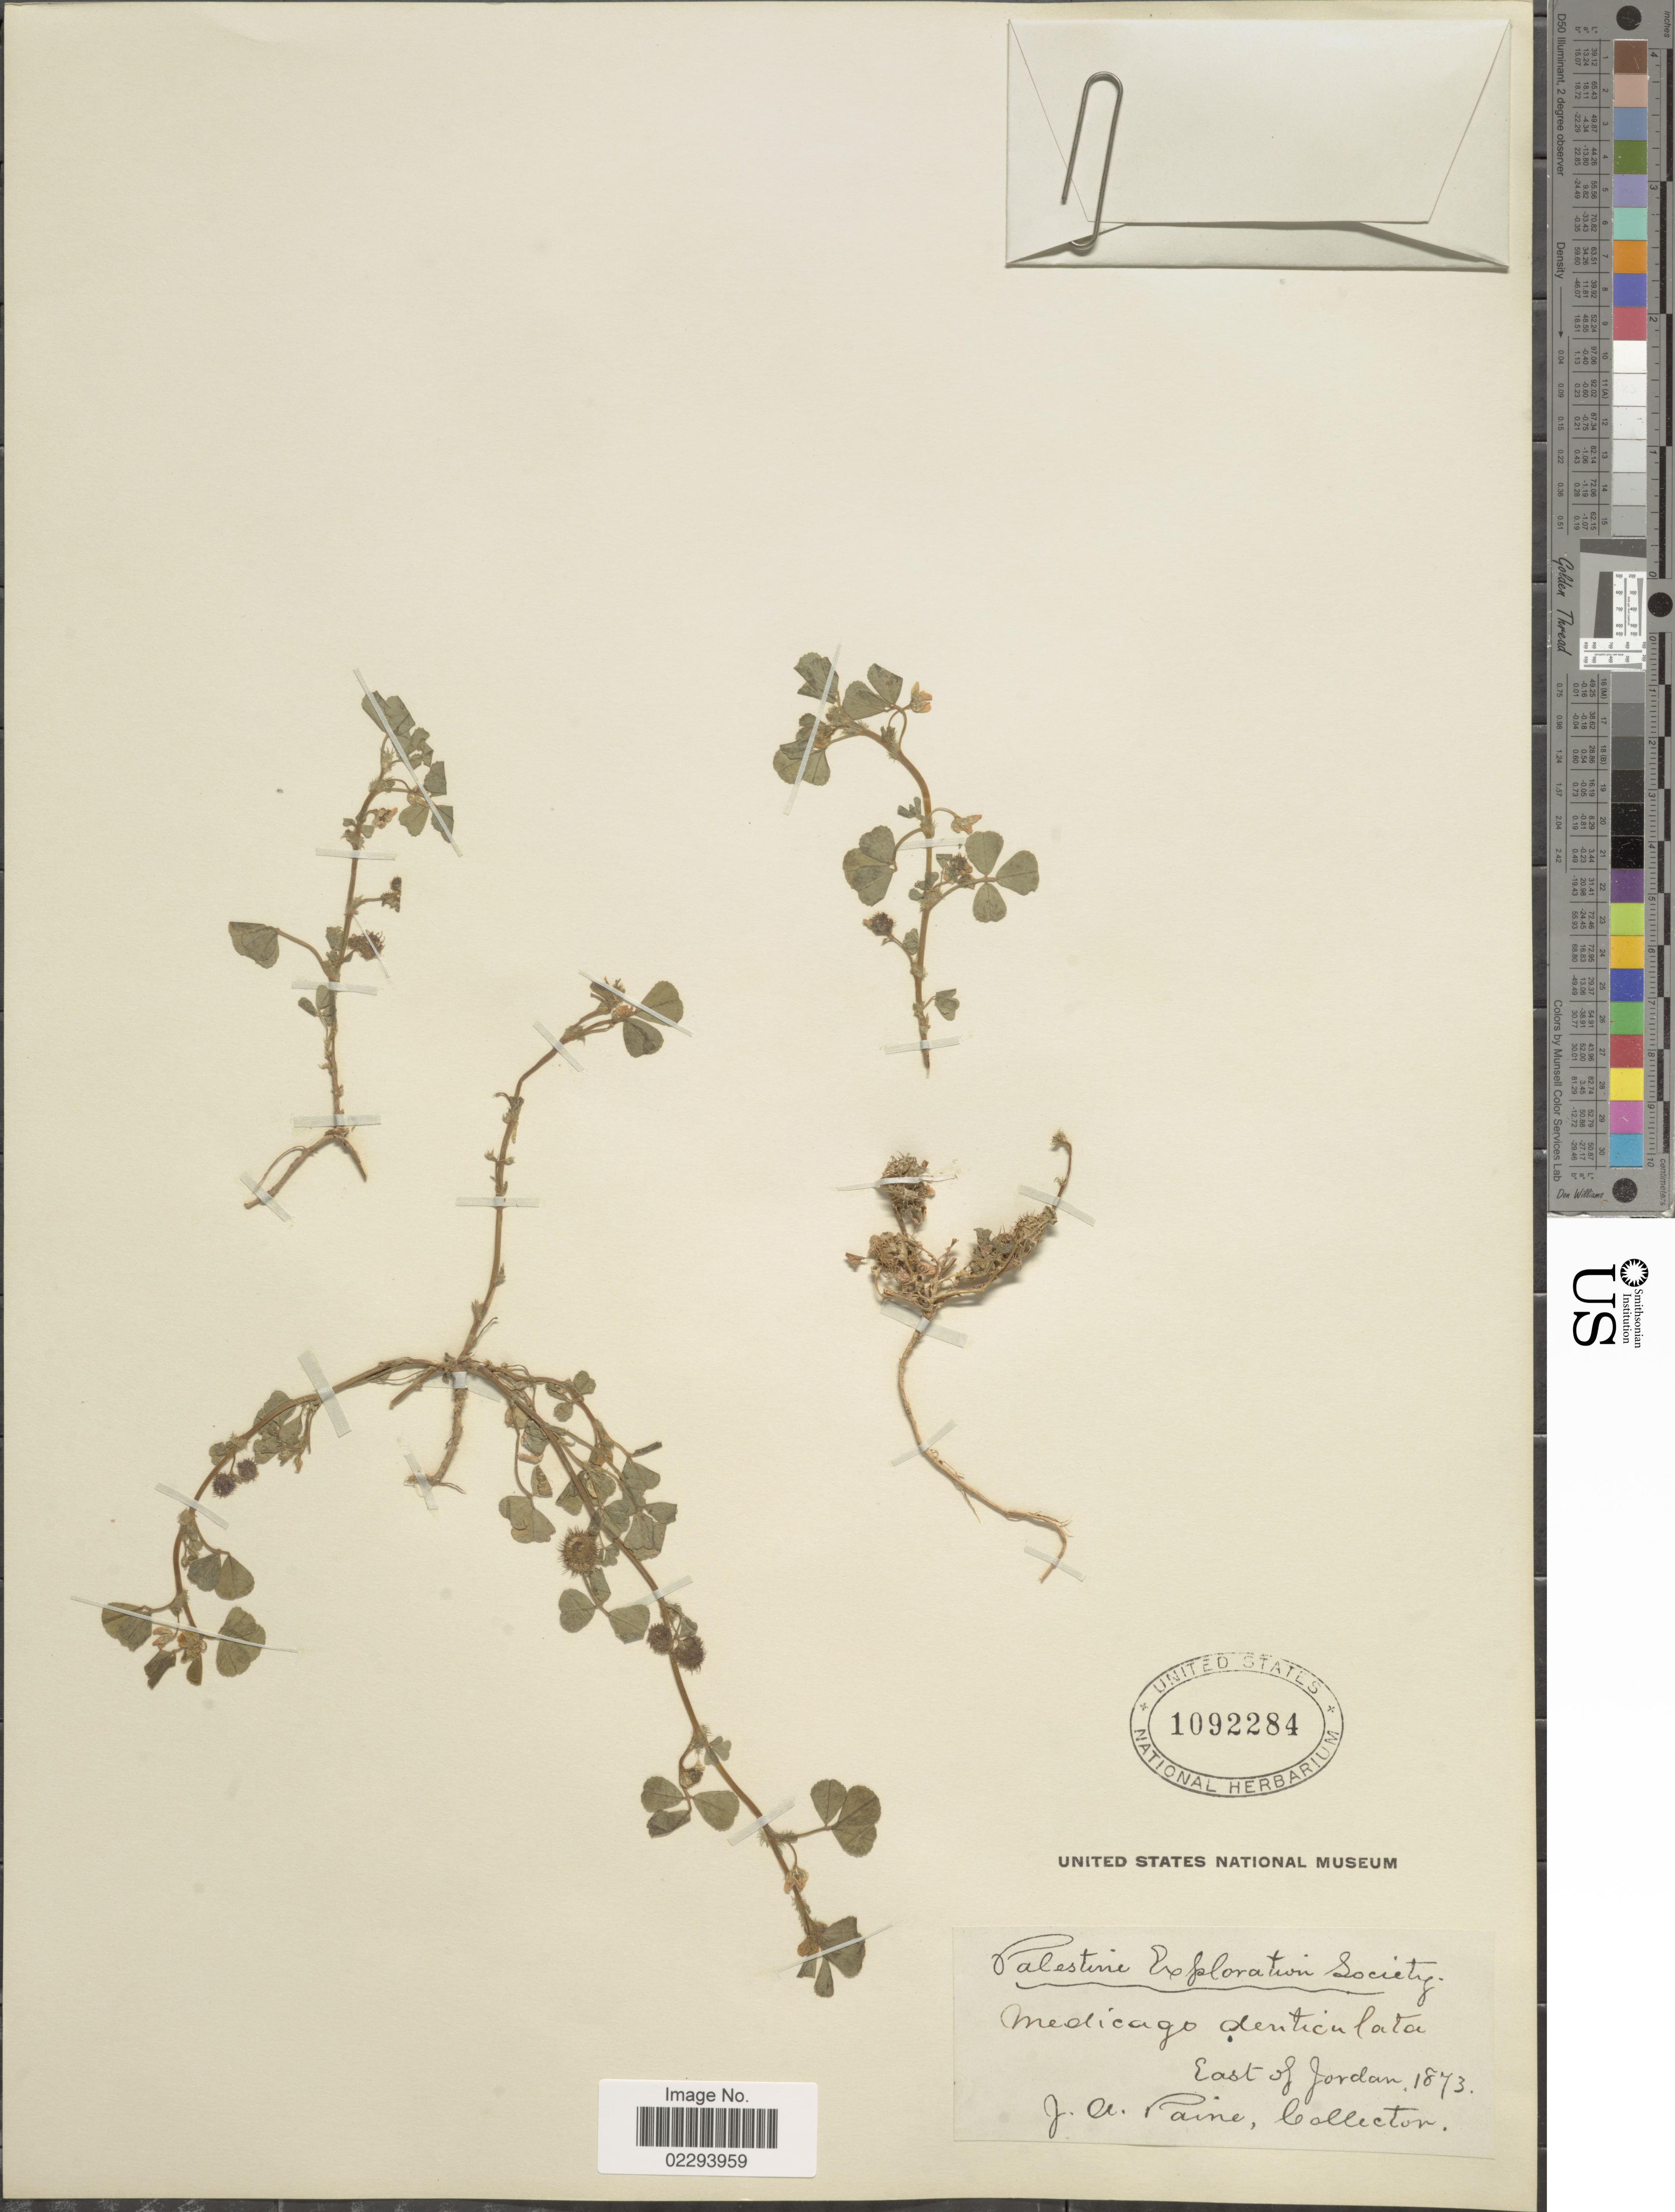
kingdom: Plantae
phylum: Tracheophyta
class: Magnoliopsida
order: Fabales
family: Fabaceae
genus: Medicago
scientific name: Medicago denticulata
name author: Willd.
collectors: J. A. Paine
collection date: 1873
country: Jordan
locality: East of Jordan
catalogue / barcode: US 1092284